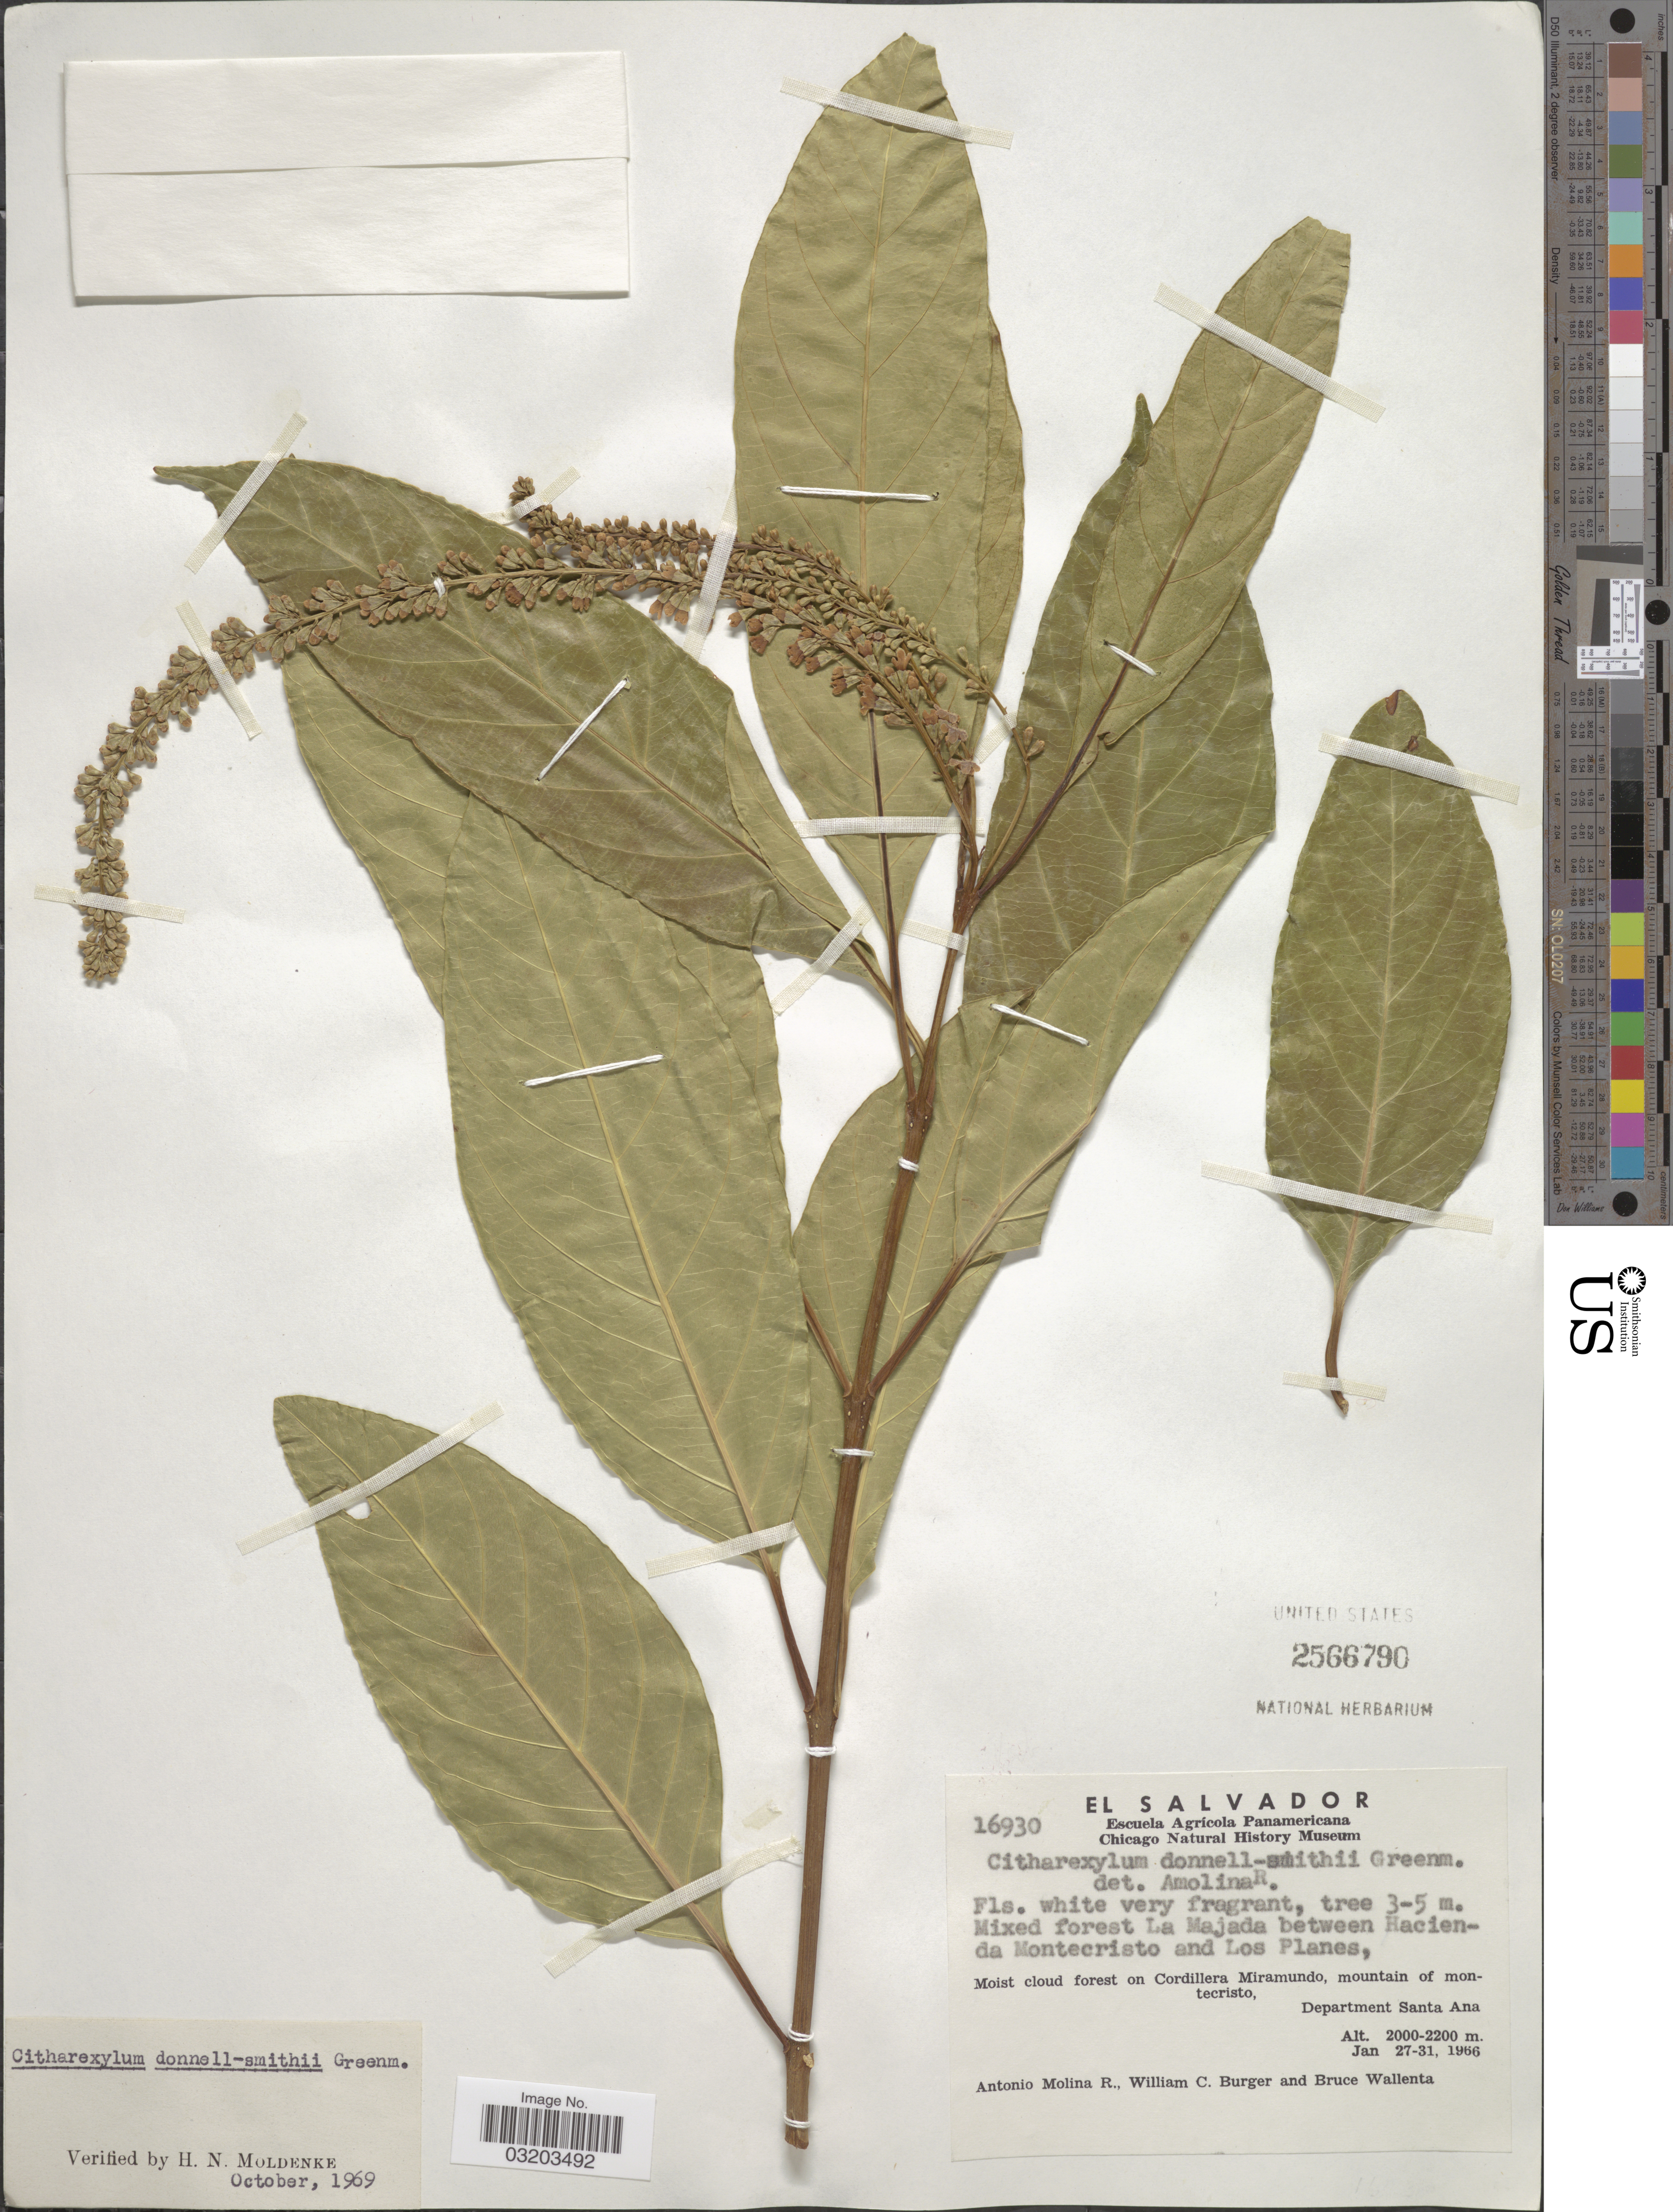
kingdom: Plantae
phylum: Tracheophyta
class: Magnoliopsida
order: Lamiales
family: Verbenaceae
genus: Citharexylum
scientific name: Citharexylum donnell-smithii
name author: Greenm.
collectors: A. Molina R., W. Burger & B. Wallenta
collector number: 16930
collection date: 1966-01-27/1966-01-31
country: El Salvador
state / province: Santa Ana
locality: Mixed forest La Majada between Hacienda Motecristo and Los Planes. Moist cloud forest on Cordillera Miramundo, mountain of montecristo. Department Santa Ana.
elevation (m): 2000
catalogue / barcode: US 2566790